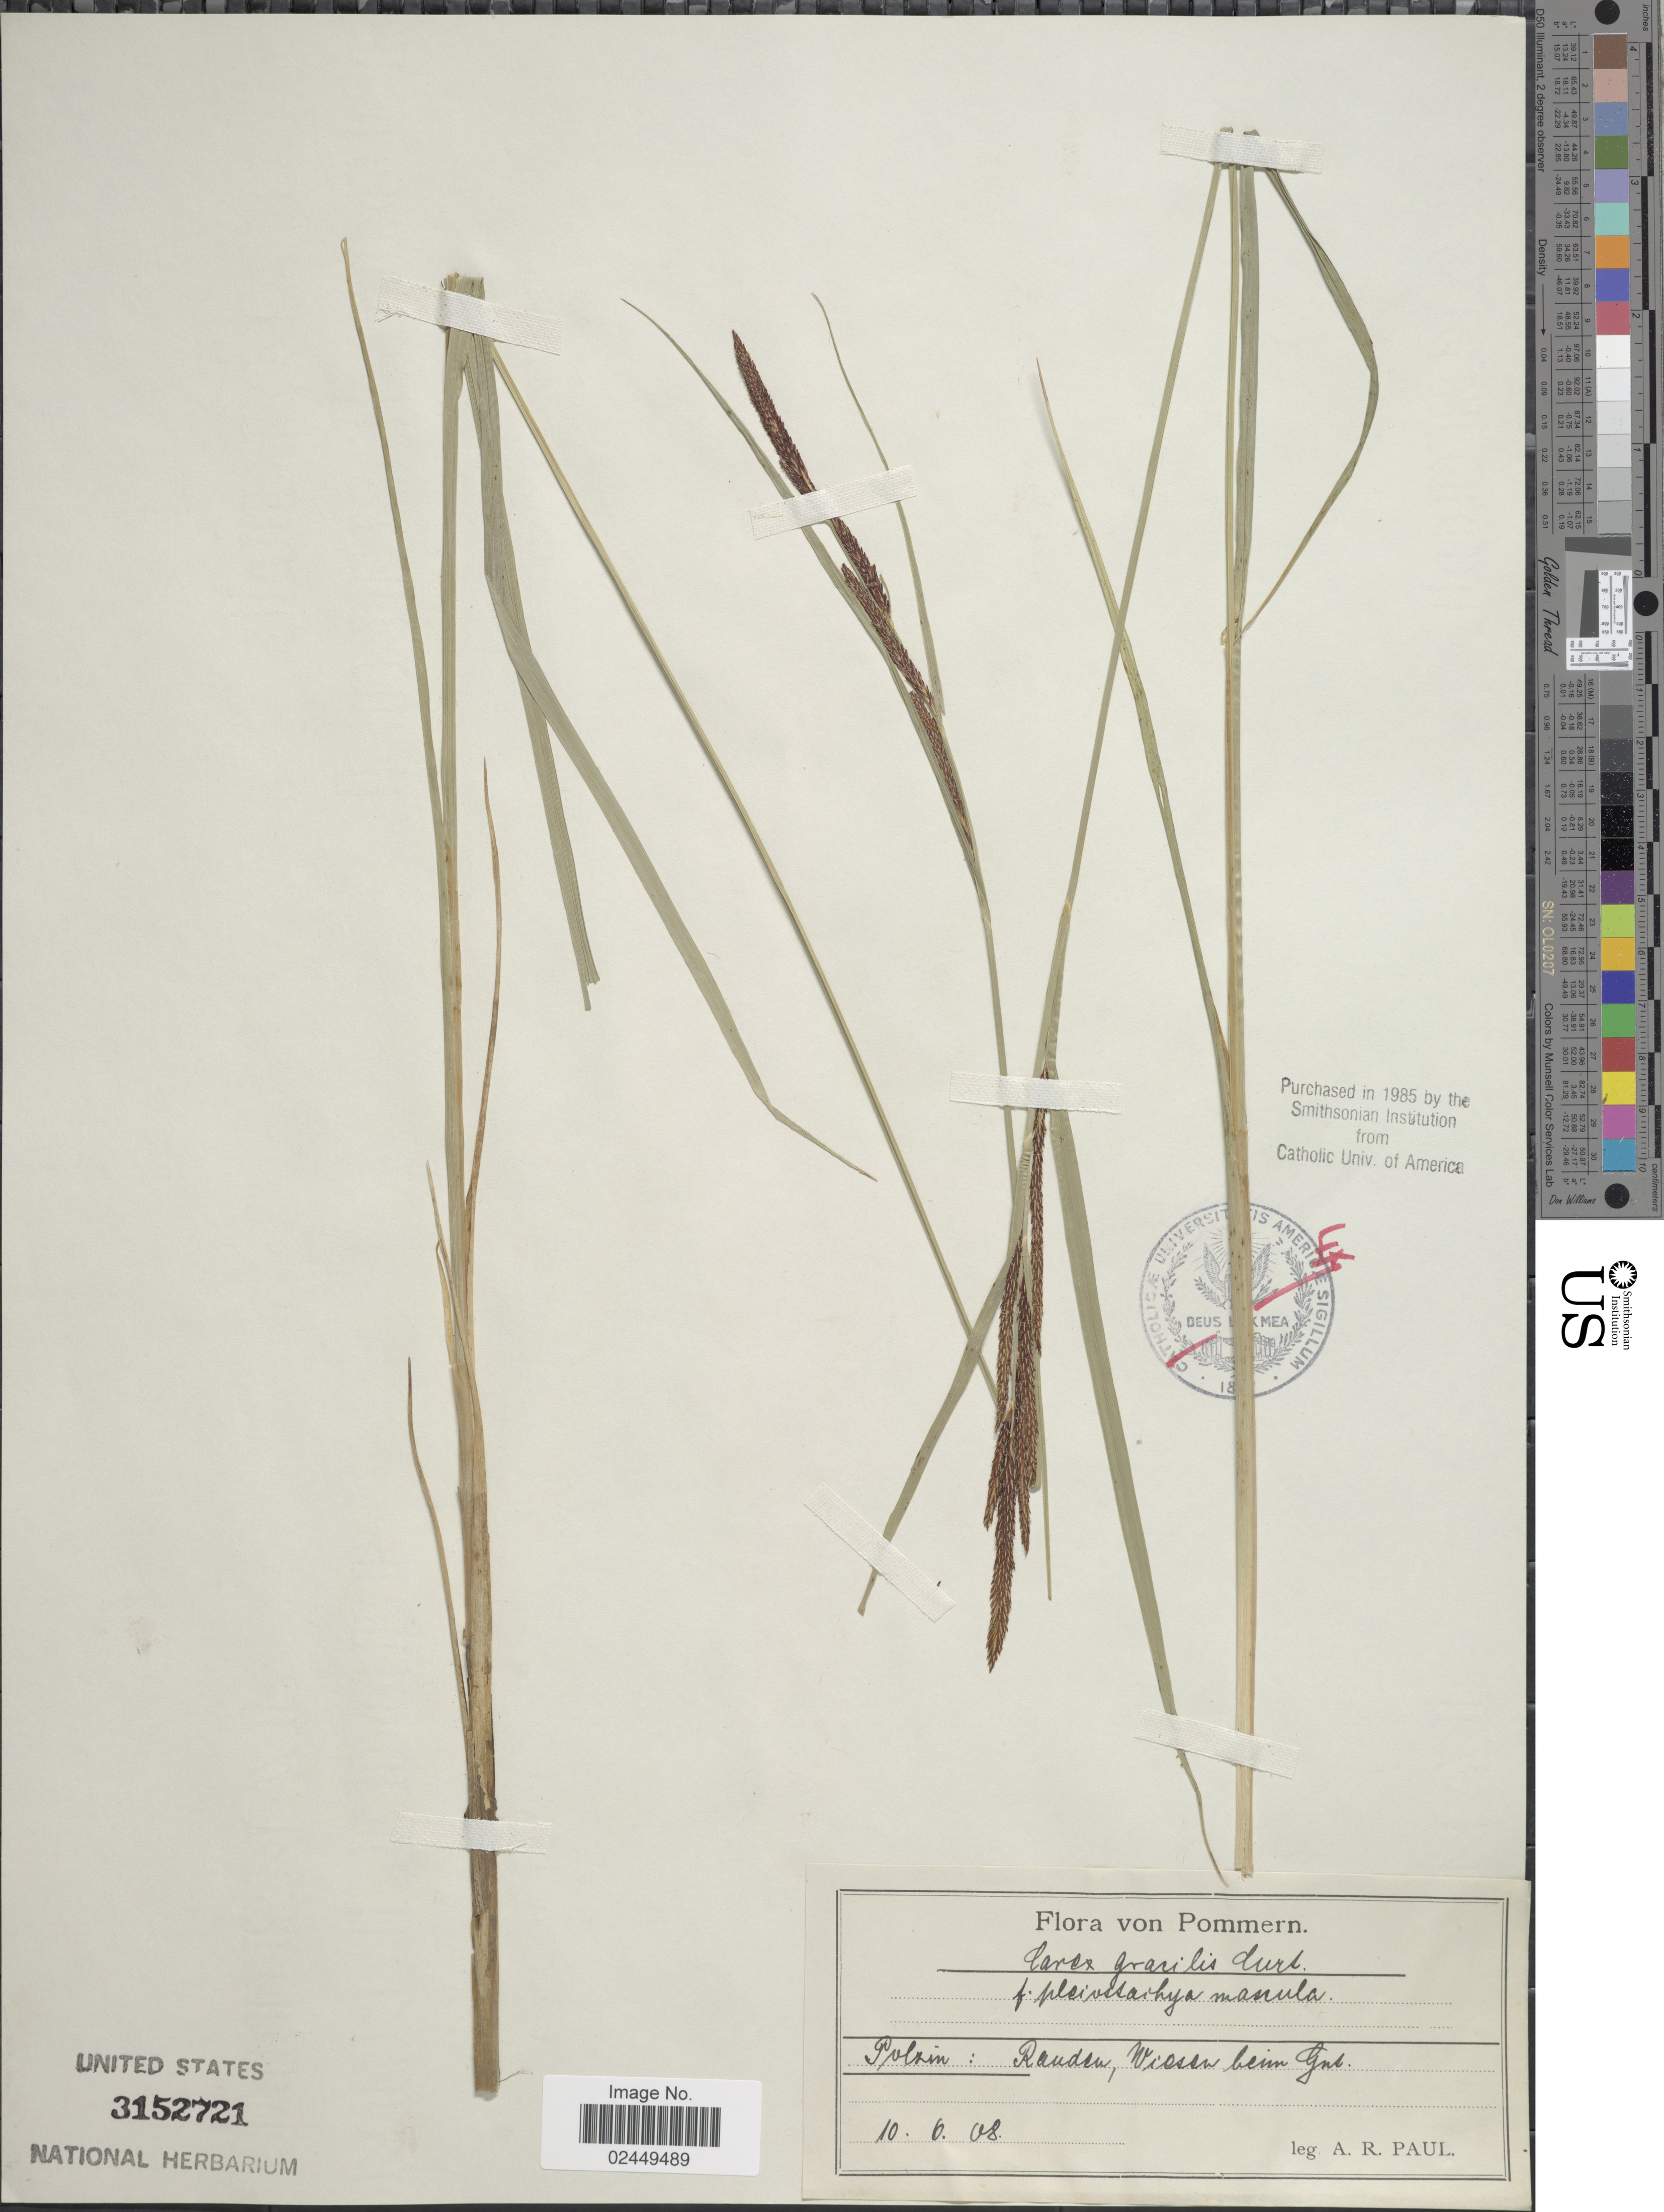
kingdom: Plantae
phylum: Tracheophyta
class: Liliopsida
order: Poales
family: Cyperaceae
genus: Carex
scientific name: Carex acuta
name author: L.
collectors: A. Paul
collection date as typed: Transcribed d/m/y: 10/6/8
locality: Pommeren. Polzin: Rauden, Wiessen beim Gnt.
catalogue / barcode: US 3152721